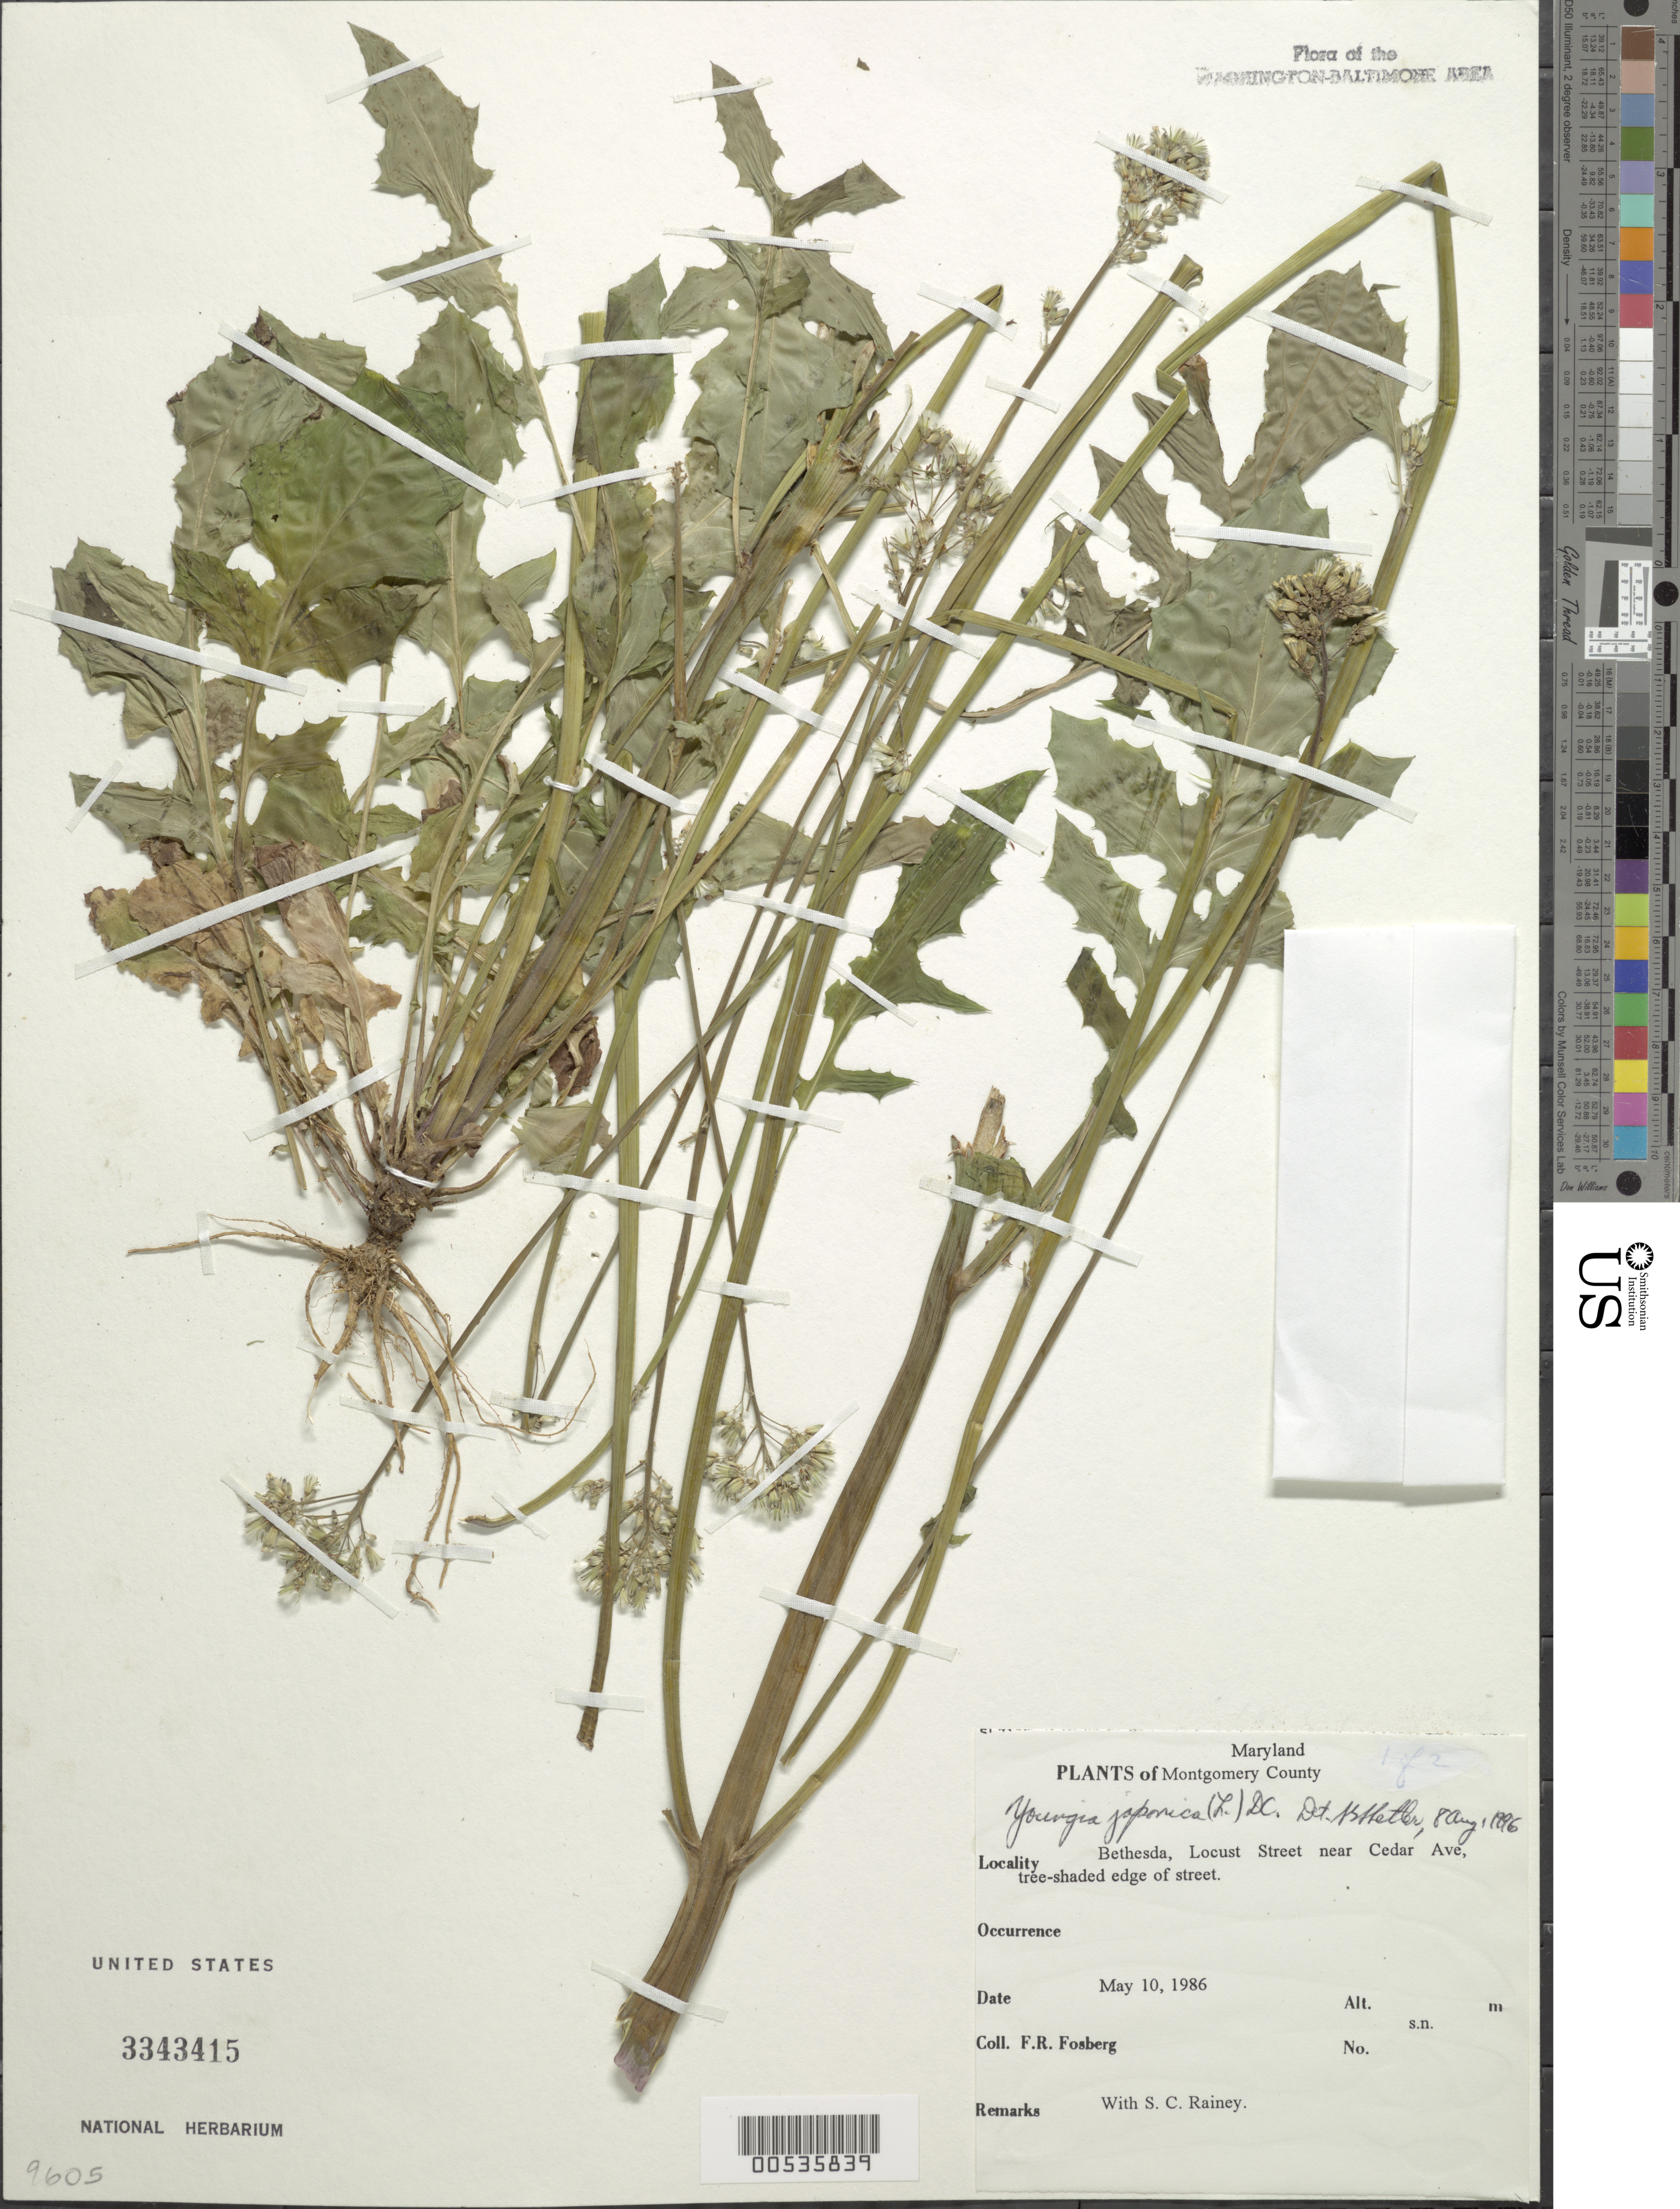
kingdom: Plantae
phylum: Tracheophyta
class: Magnoliopsida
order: Asterales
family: Asteraceae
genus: Youngia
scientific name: Youngia japonica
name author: (L.) DC.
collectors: F. R. Fosberg & S. C. Rainey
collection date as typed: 10 May 1986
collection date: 1986-05-10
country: United States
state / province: Maryland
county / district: Montgomery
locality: Bethesda, Locust Street near Cedar Ave.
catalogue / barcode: US 3343415